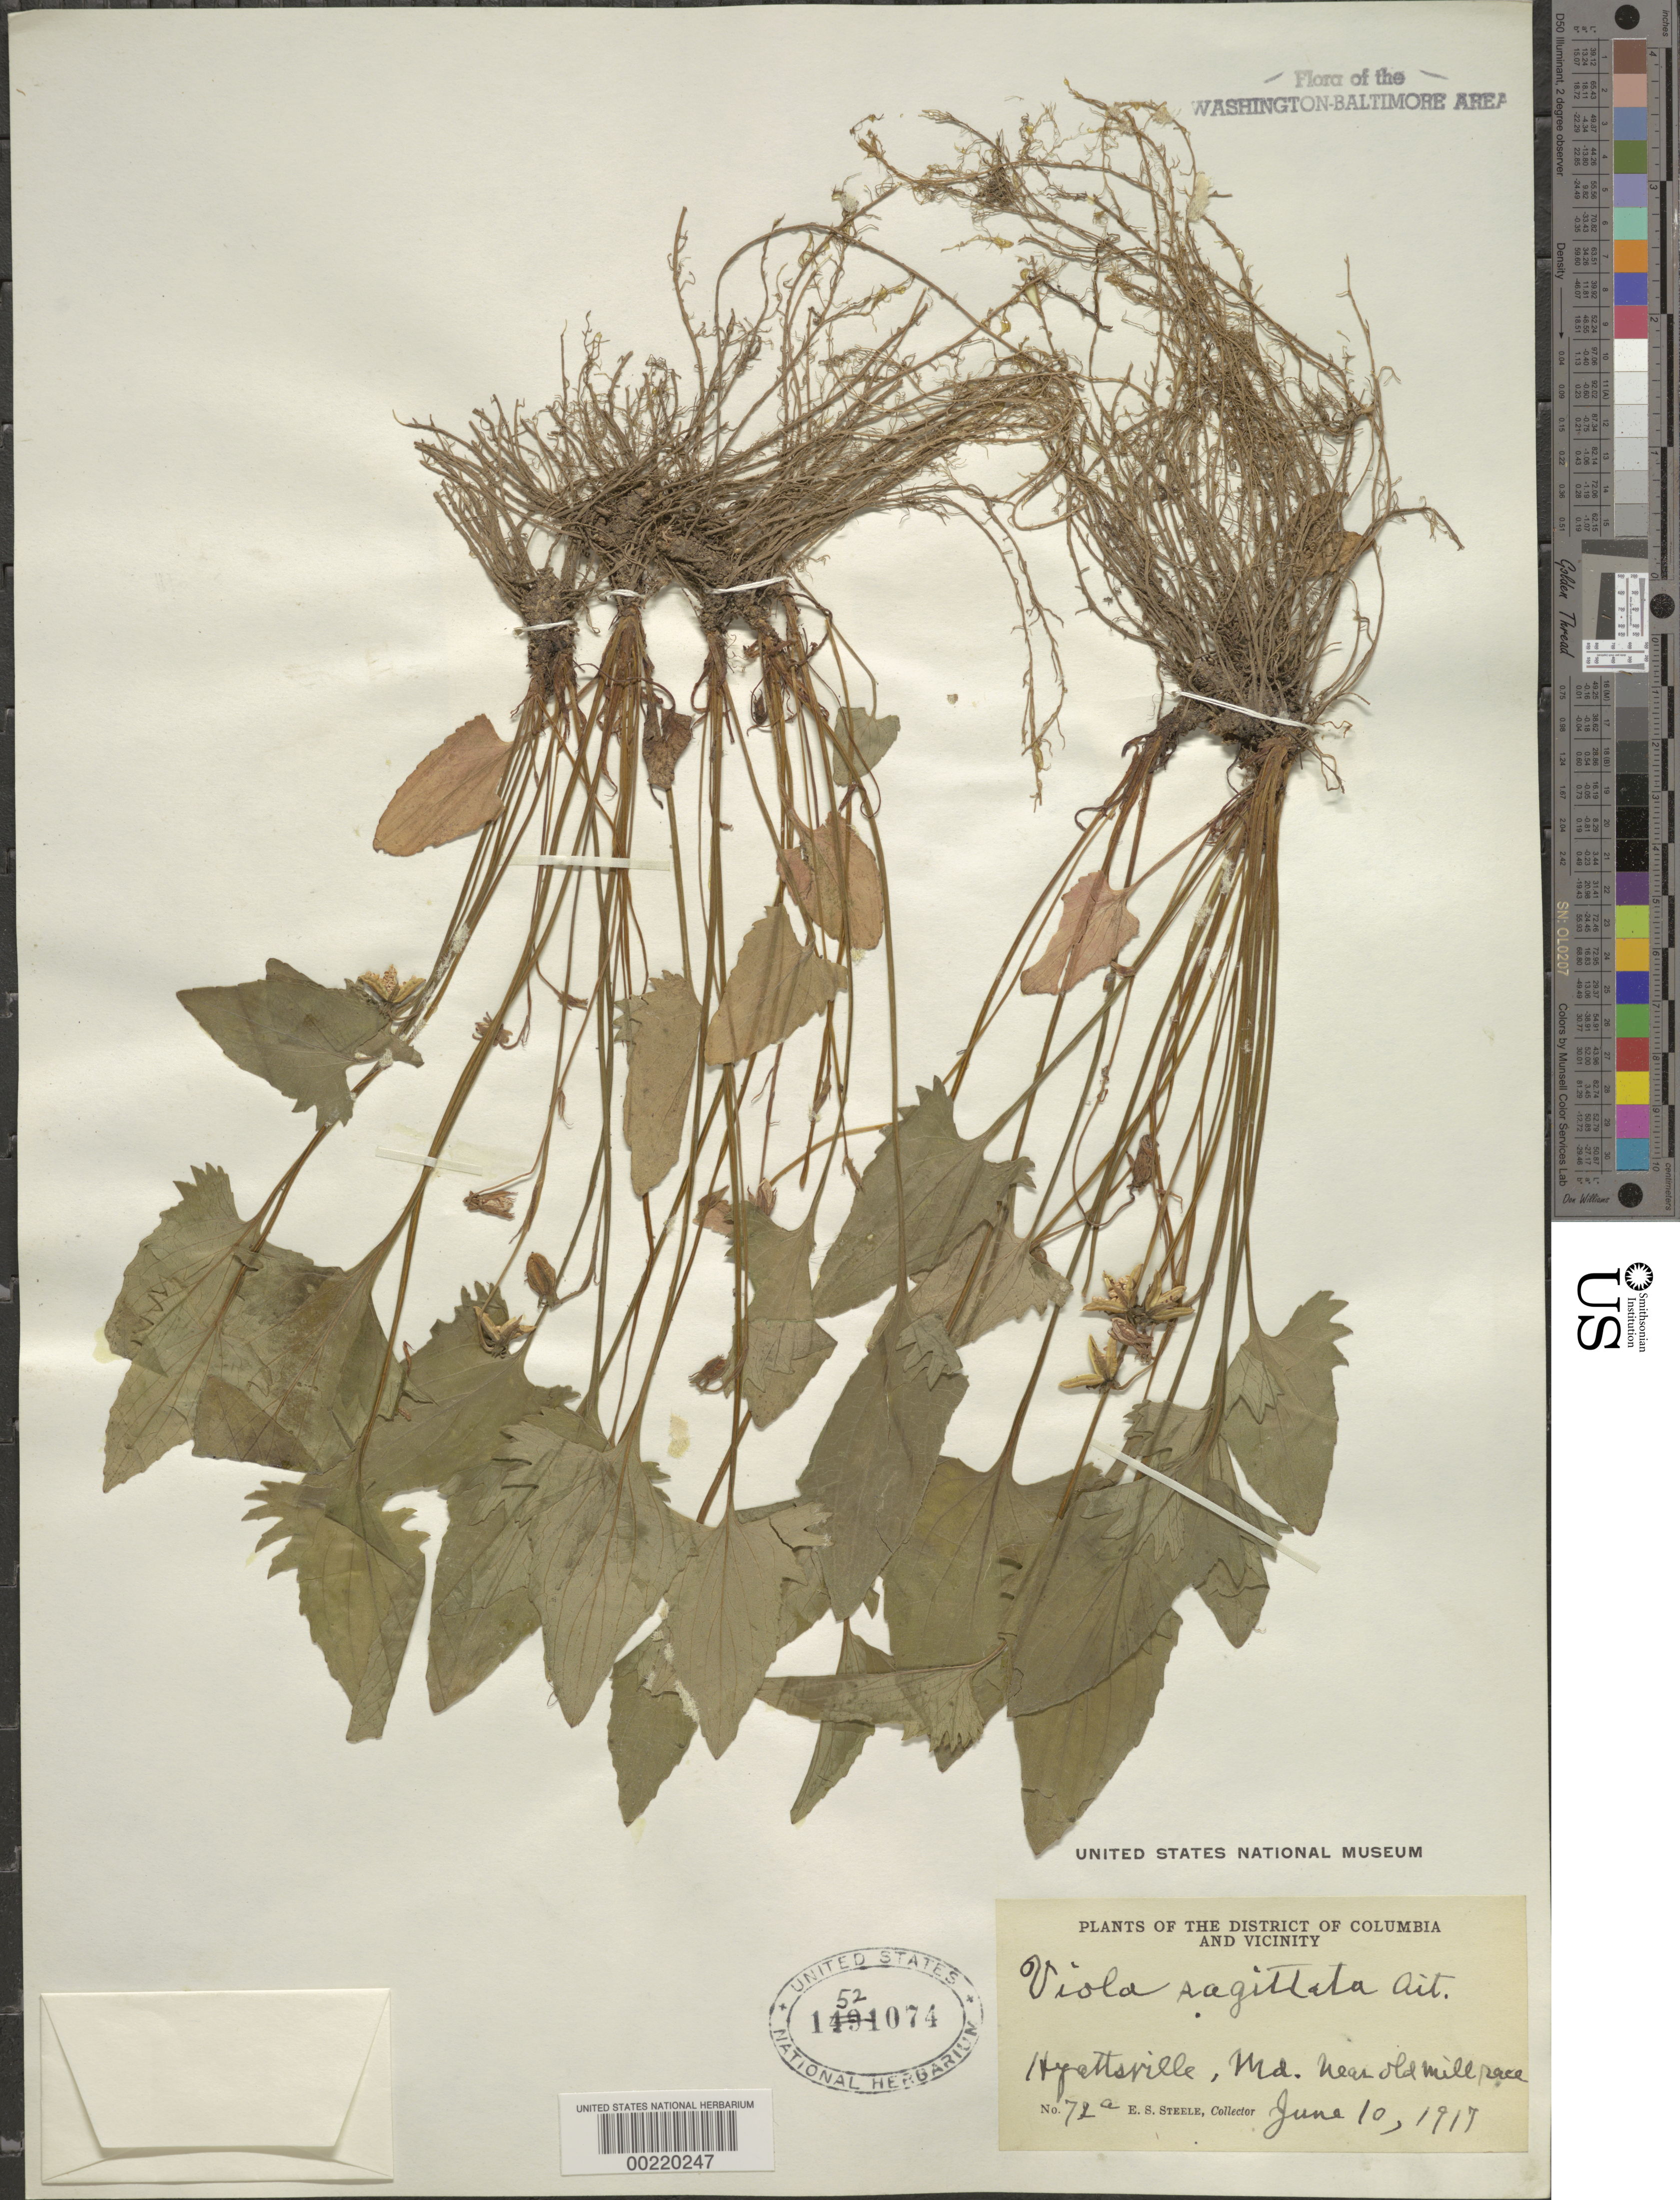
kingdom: Plantae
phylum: Tracheophyta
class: Magnoliopsida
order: Malpighiales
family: Violaceae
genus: Viola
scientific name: Viola sagittata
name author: Aiton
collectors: E. Steele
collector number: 72A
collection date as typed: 10 Jun 1917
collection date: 1917-06-10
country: United States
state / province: Maryland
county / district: Prince George's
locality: Hyattsville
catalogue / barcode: US 1521074